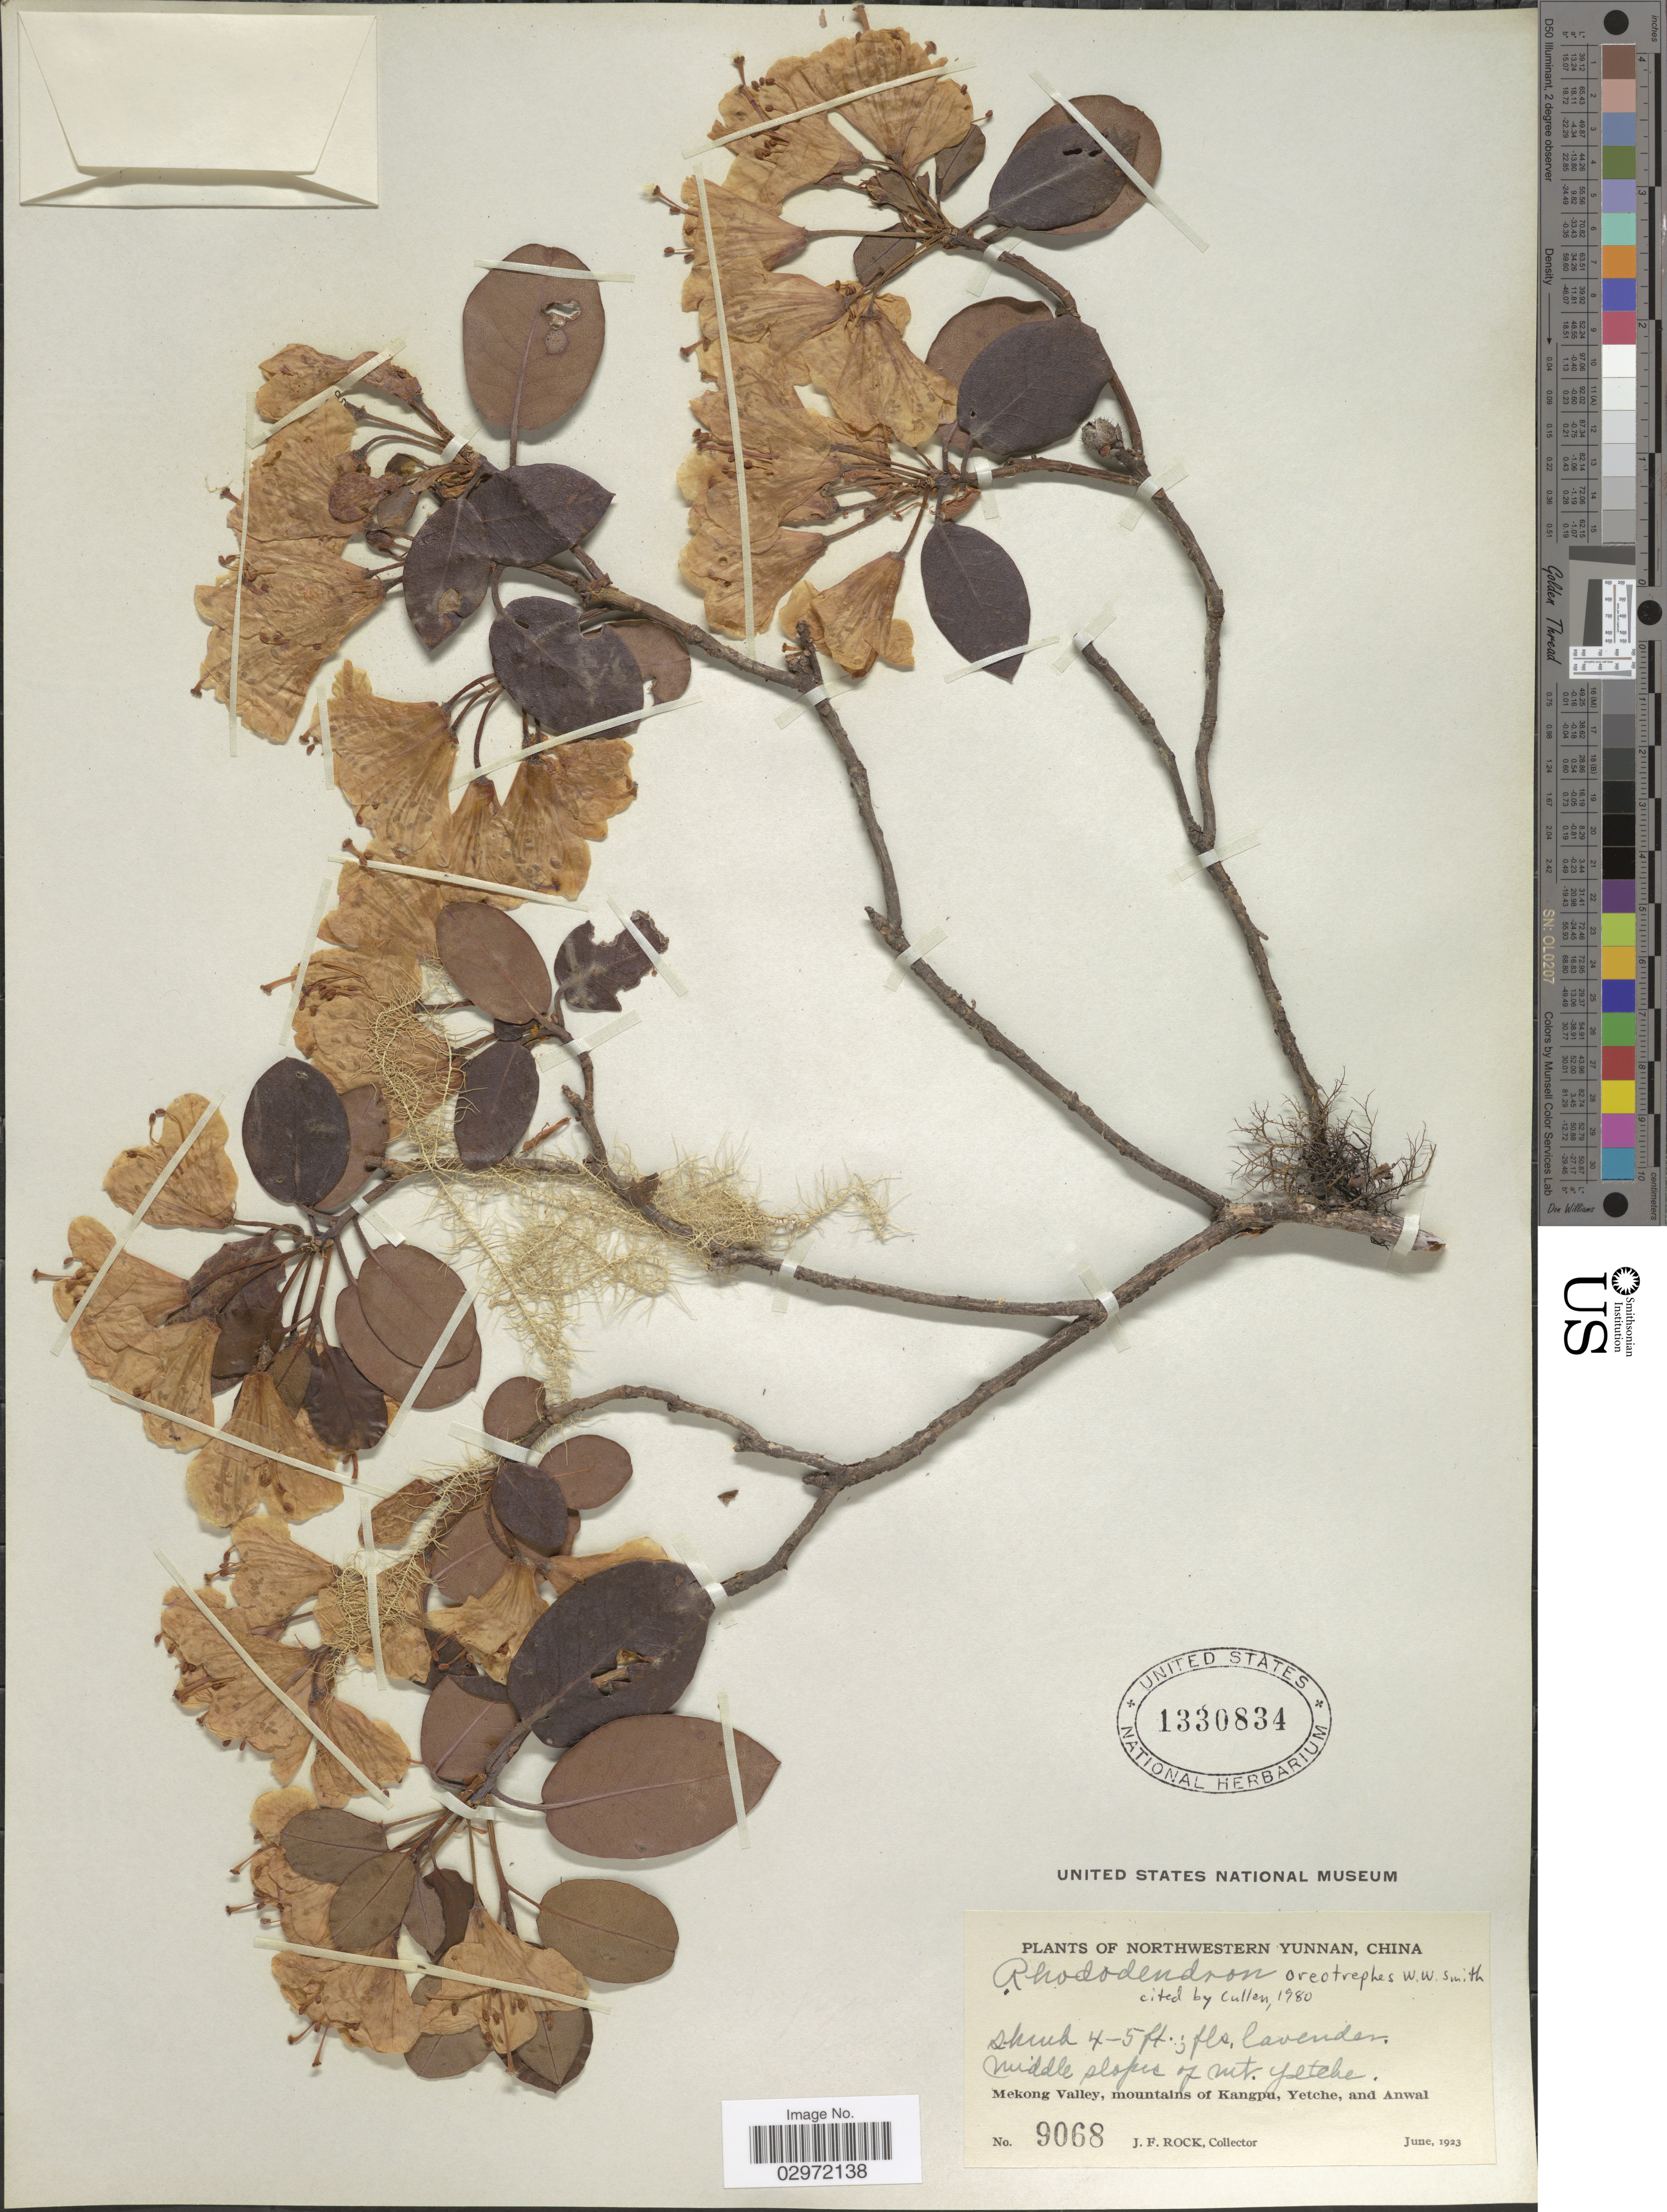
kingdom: Plantae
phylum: Tracheophyta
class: Magnoliopsida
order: Ericales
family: Ericaceae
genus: Rhododendron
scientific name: Rhododendron oreotrephes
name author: W.W. Sm.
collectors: J. Rock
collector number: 9068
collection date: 1923-06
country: China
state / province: Yunnan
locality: Northwestern Yunnan. Middle slopes of Mt, Yetche. Mekong Valley, mountains of Kangpu, Yetche, and Anwal.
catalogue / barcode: US 1330834